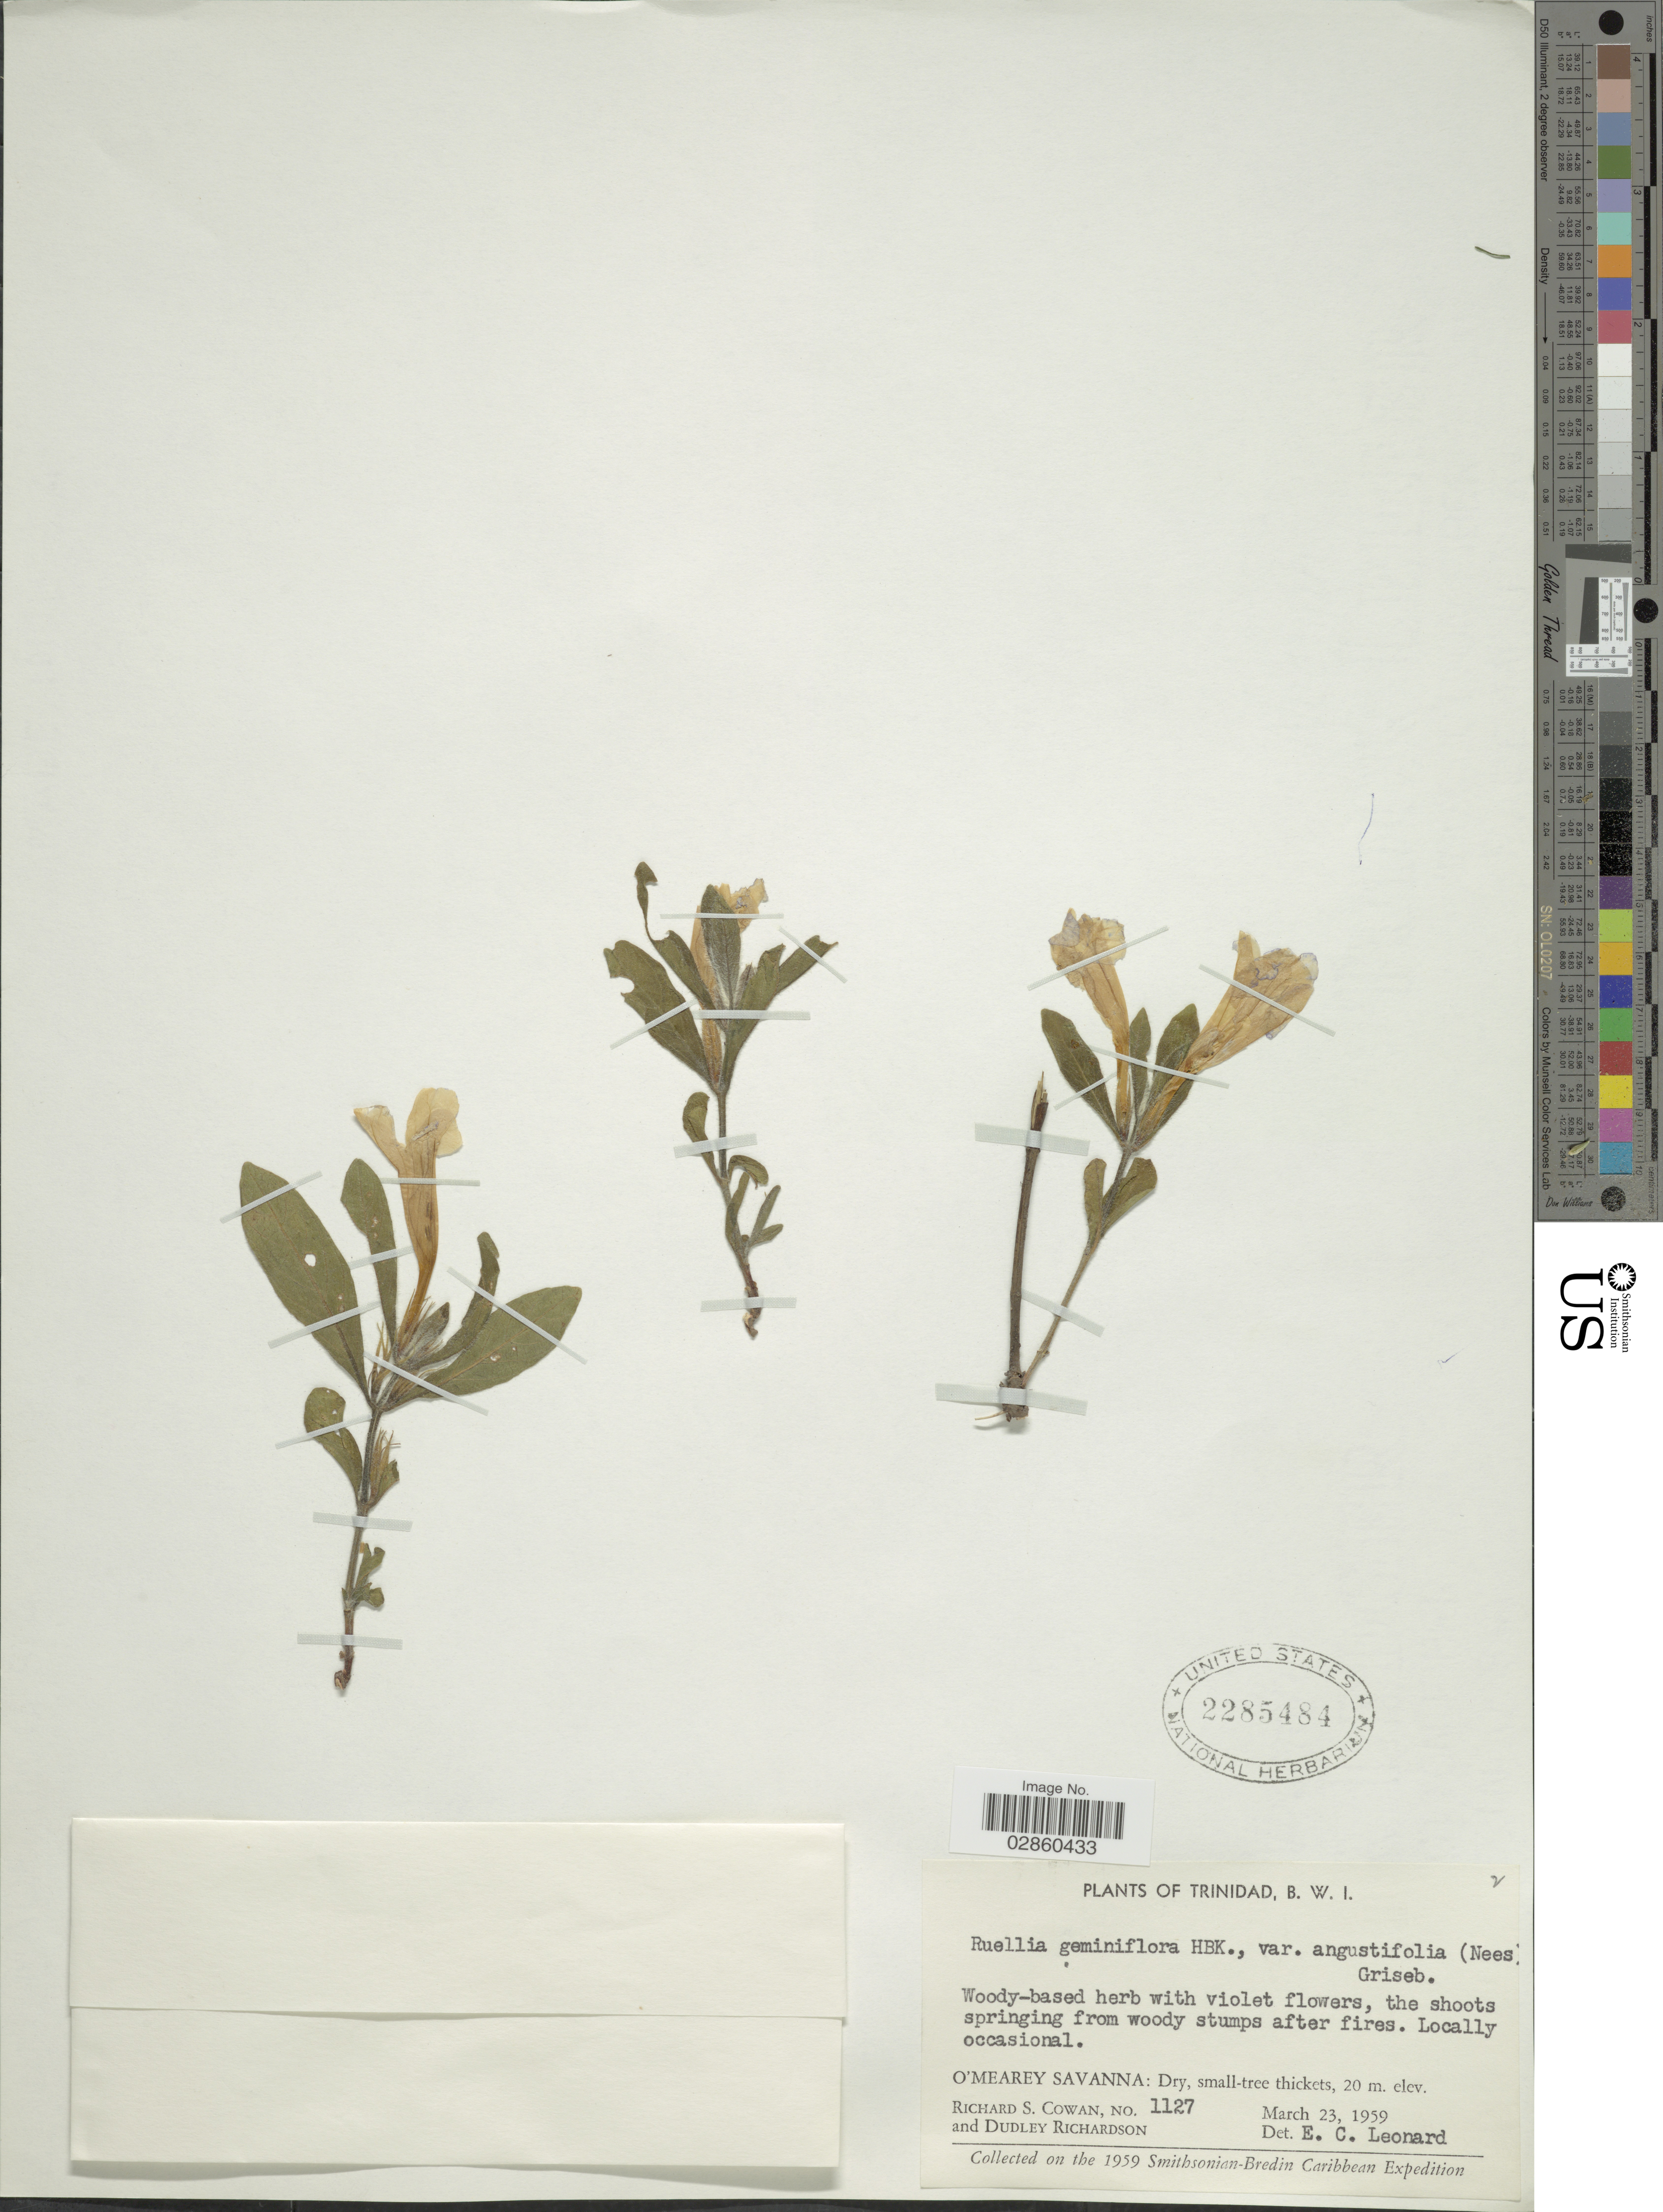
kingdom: Plantae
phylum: Tracheophyta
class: Magnoliopsida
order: Lamiales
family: Acanthaceae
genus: Ruellia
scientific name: Ruellia geminiflora var. angustifolia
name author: (Nees) Griseb.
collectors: R. S. Cowan & D. Richardson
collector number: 1127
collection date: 1959-03-23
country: Trinidad and Tobago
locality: Trinidad. O'Mearey Savanna: Dry, small-tree thickets.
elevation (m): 20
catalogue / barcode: US 2285484